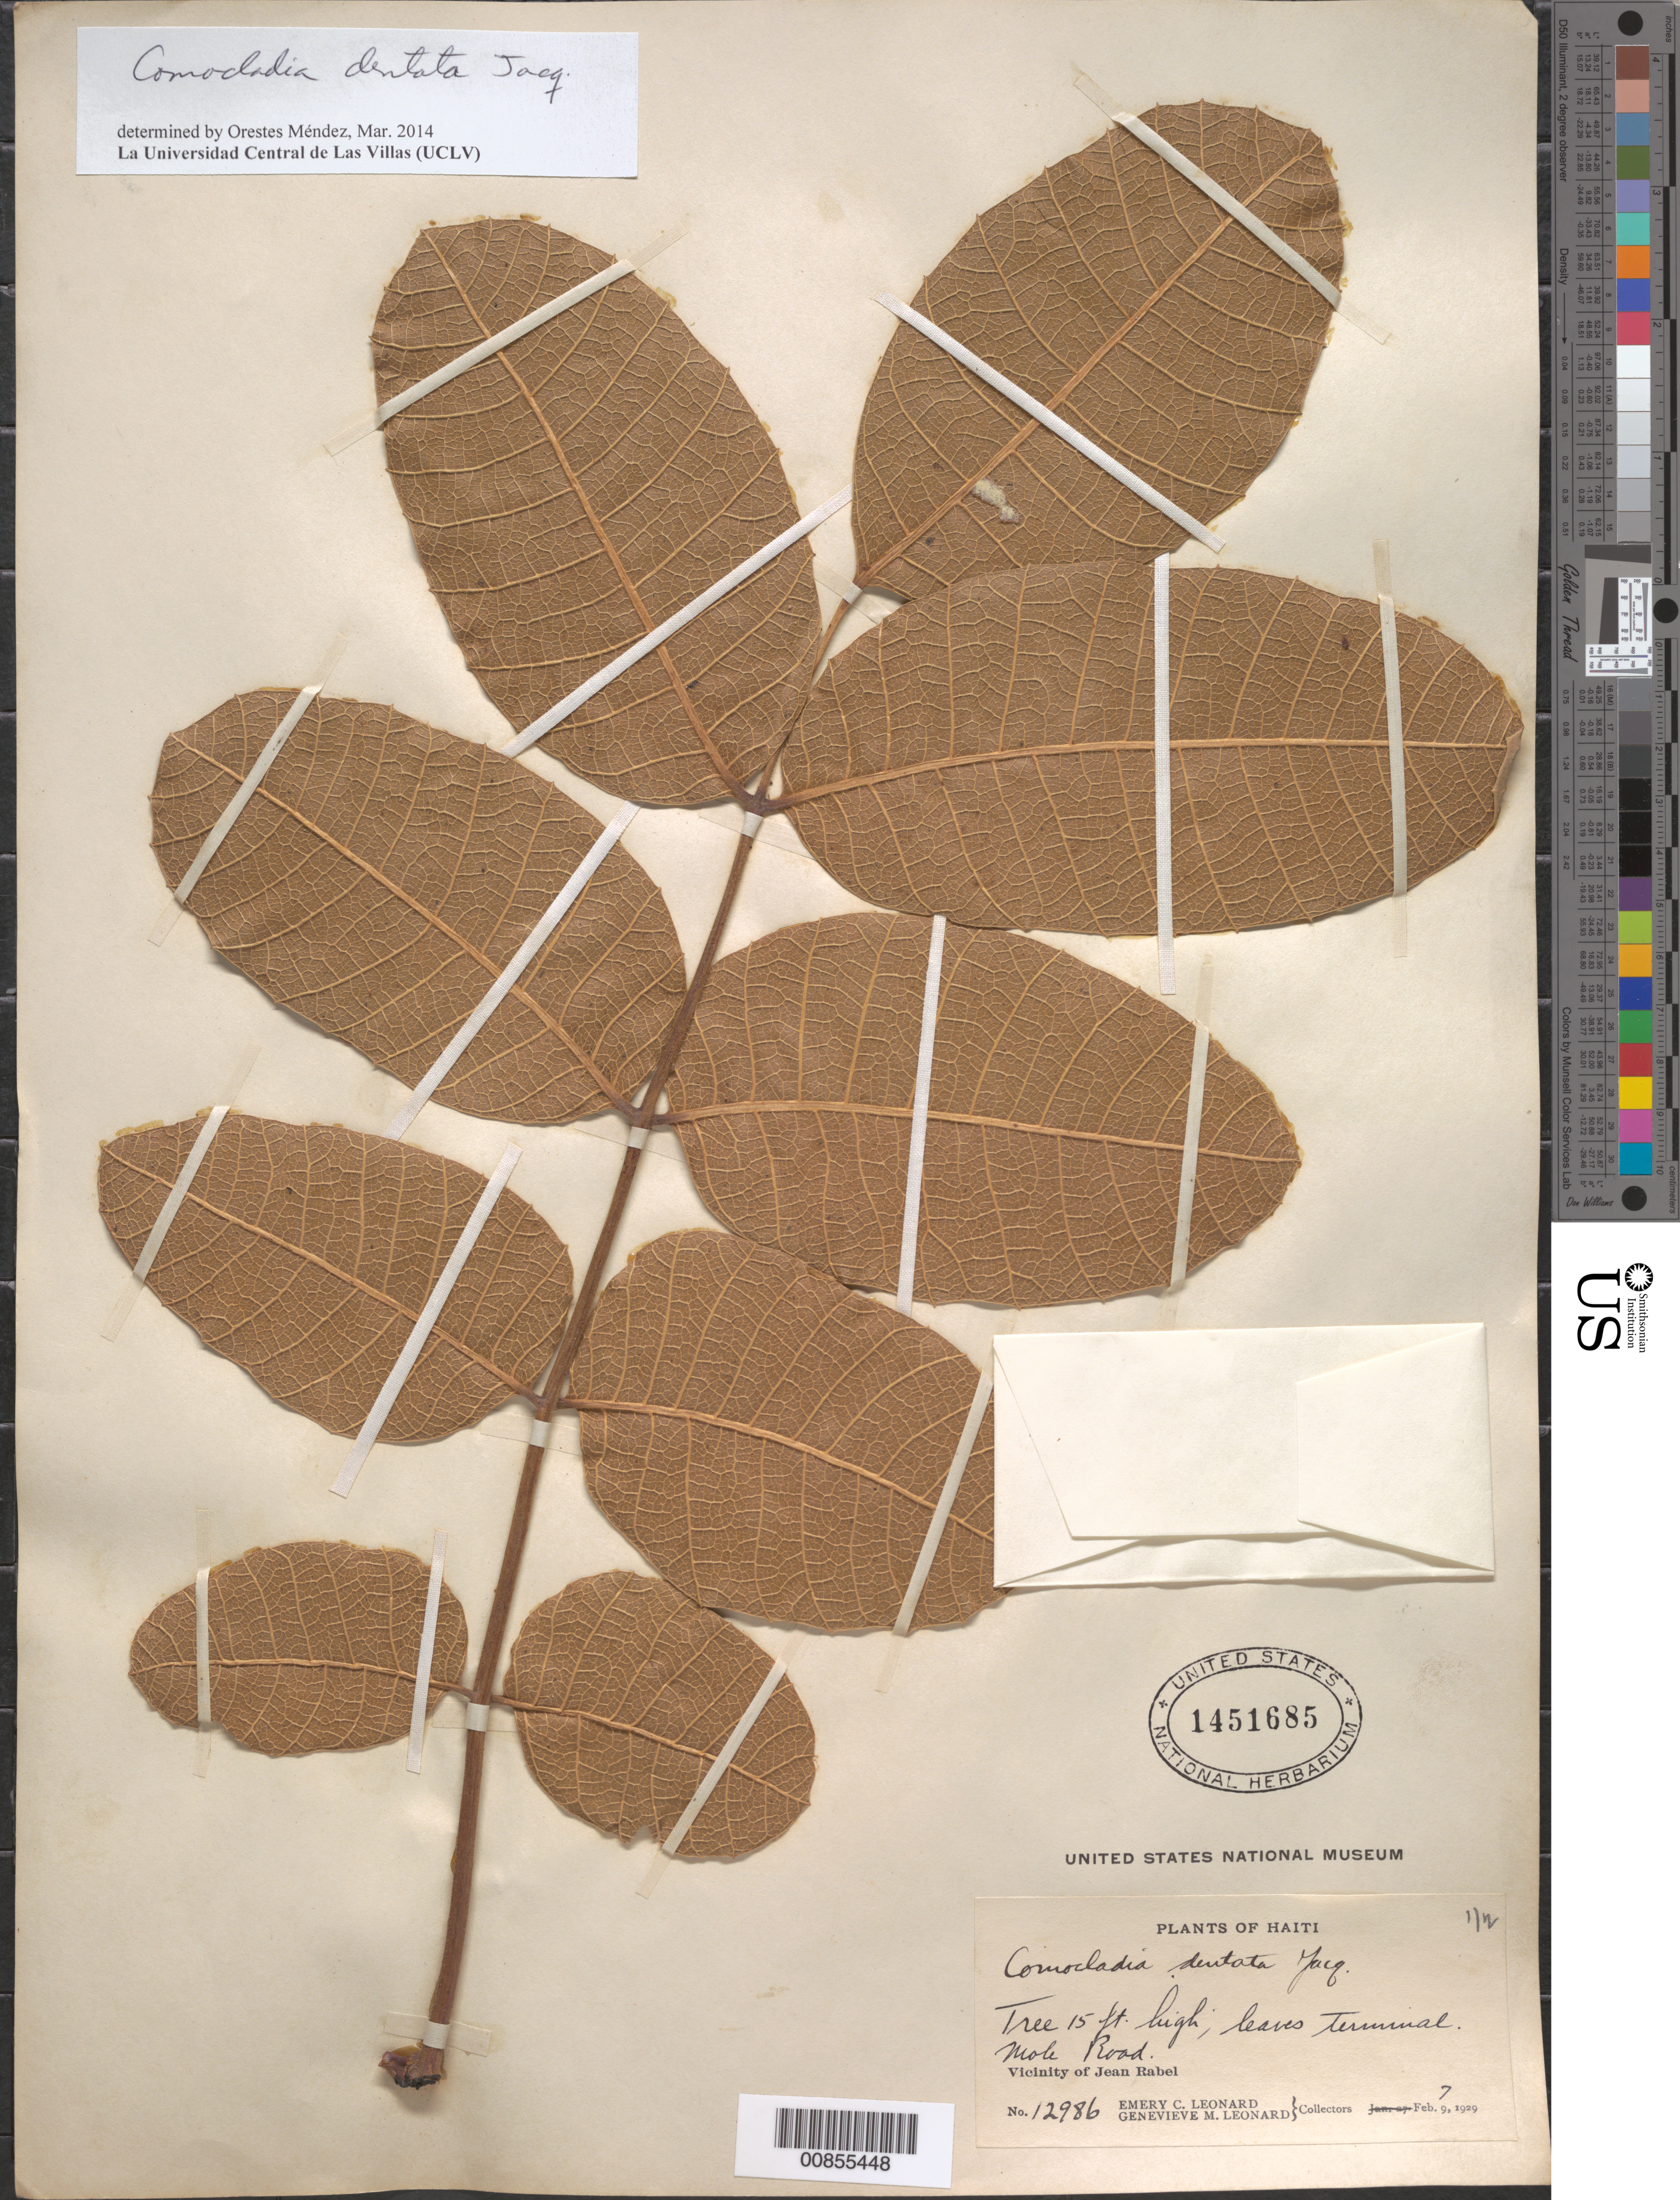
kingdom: Plantae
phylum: Tracheophyta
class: Magnoliopsida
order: Sapindales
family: Anacardiaceae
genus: Comocladia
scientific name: Comocladia dentata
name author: Jacq.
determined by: Méndez, Orestes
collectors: E. C. Leonard & G. M. Leonard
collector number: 12986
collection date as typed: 07 Feb 1929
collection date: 1929-02-07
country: Haiti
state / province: Nord-Ouest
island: Hispaniola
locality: Vicinity of Jean Rabel, Mole Road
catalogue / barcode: US 1451685